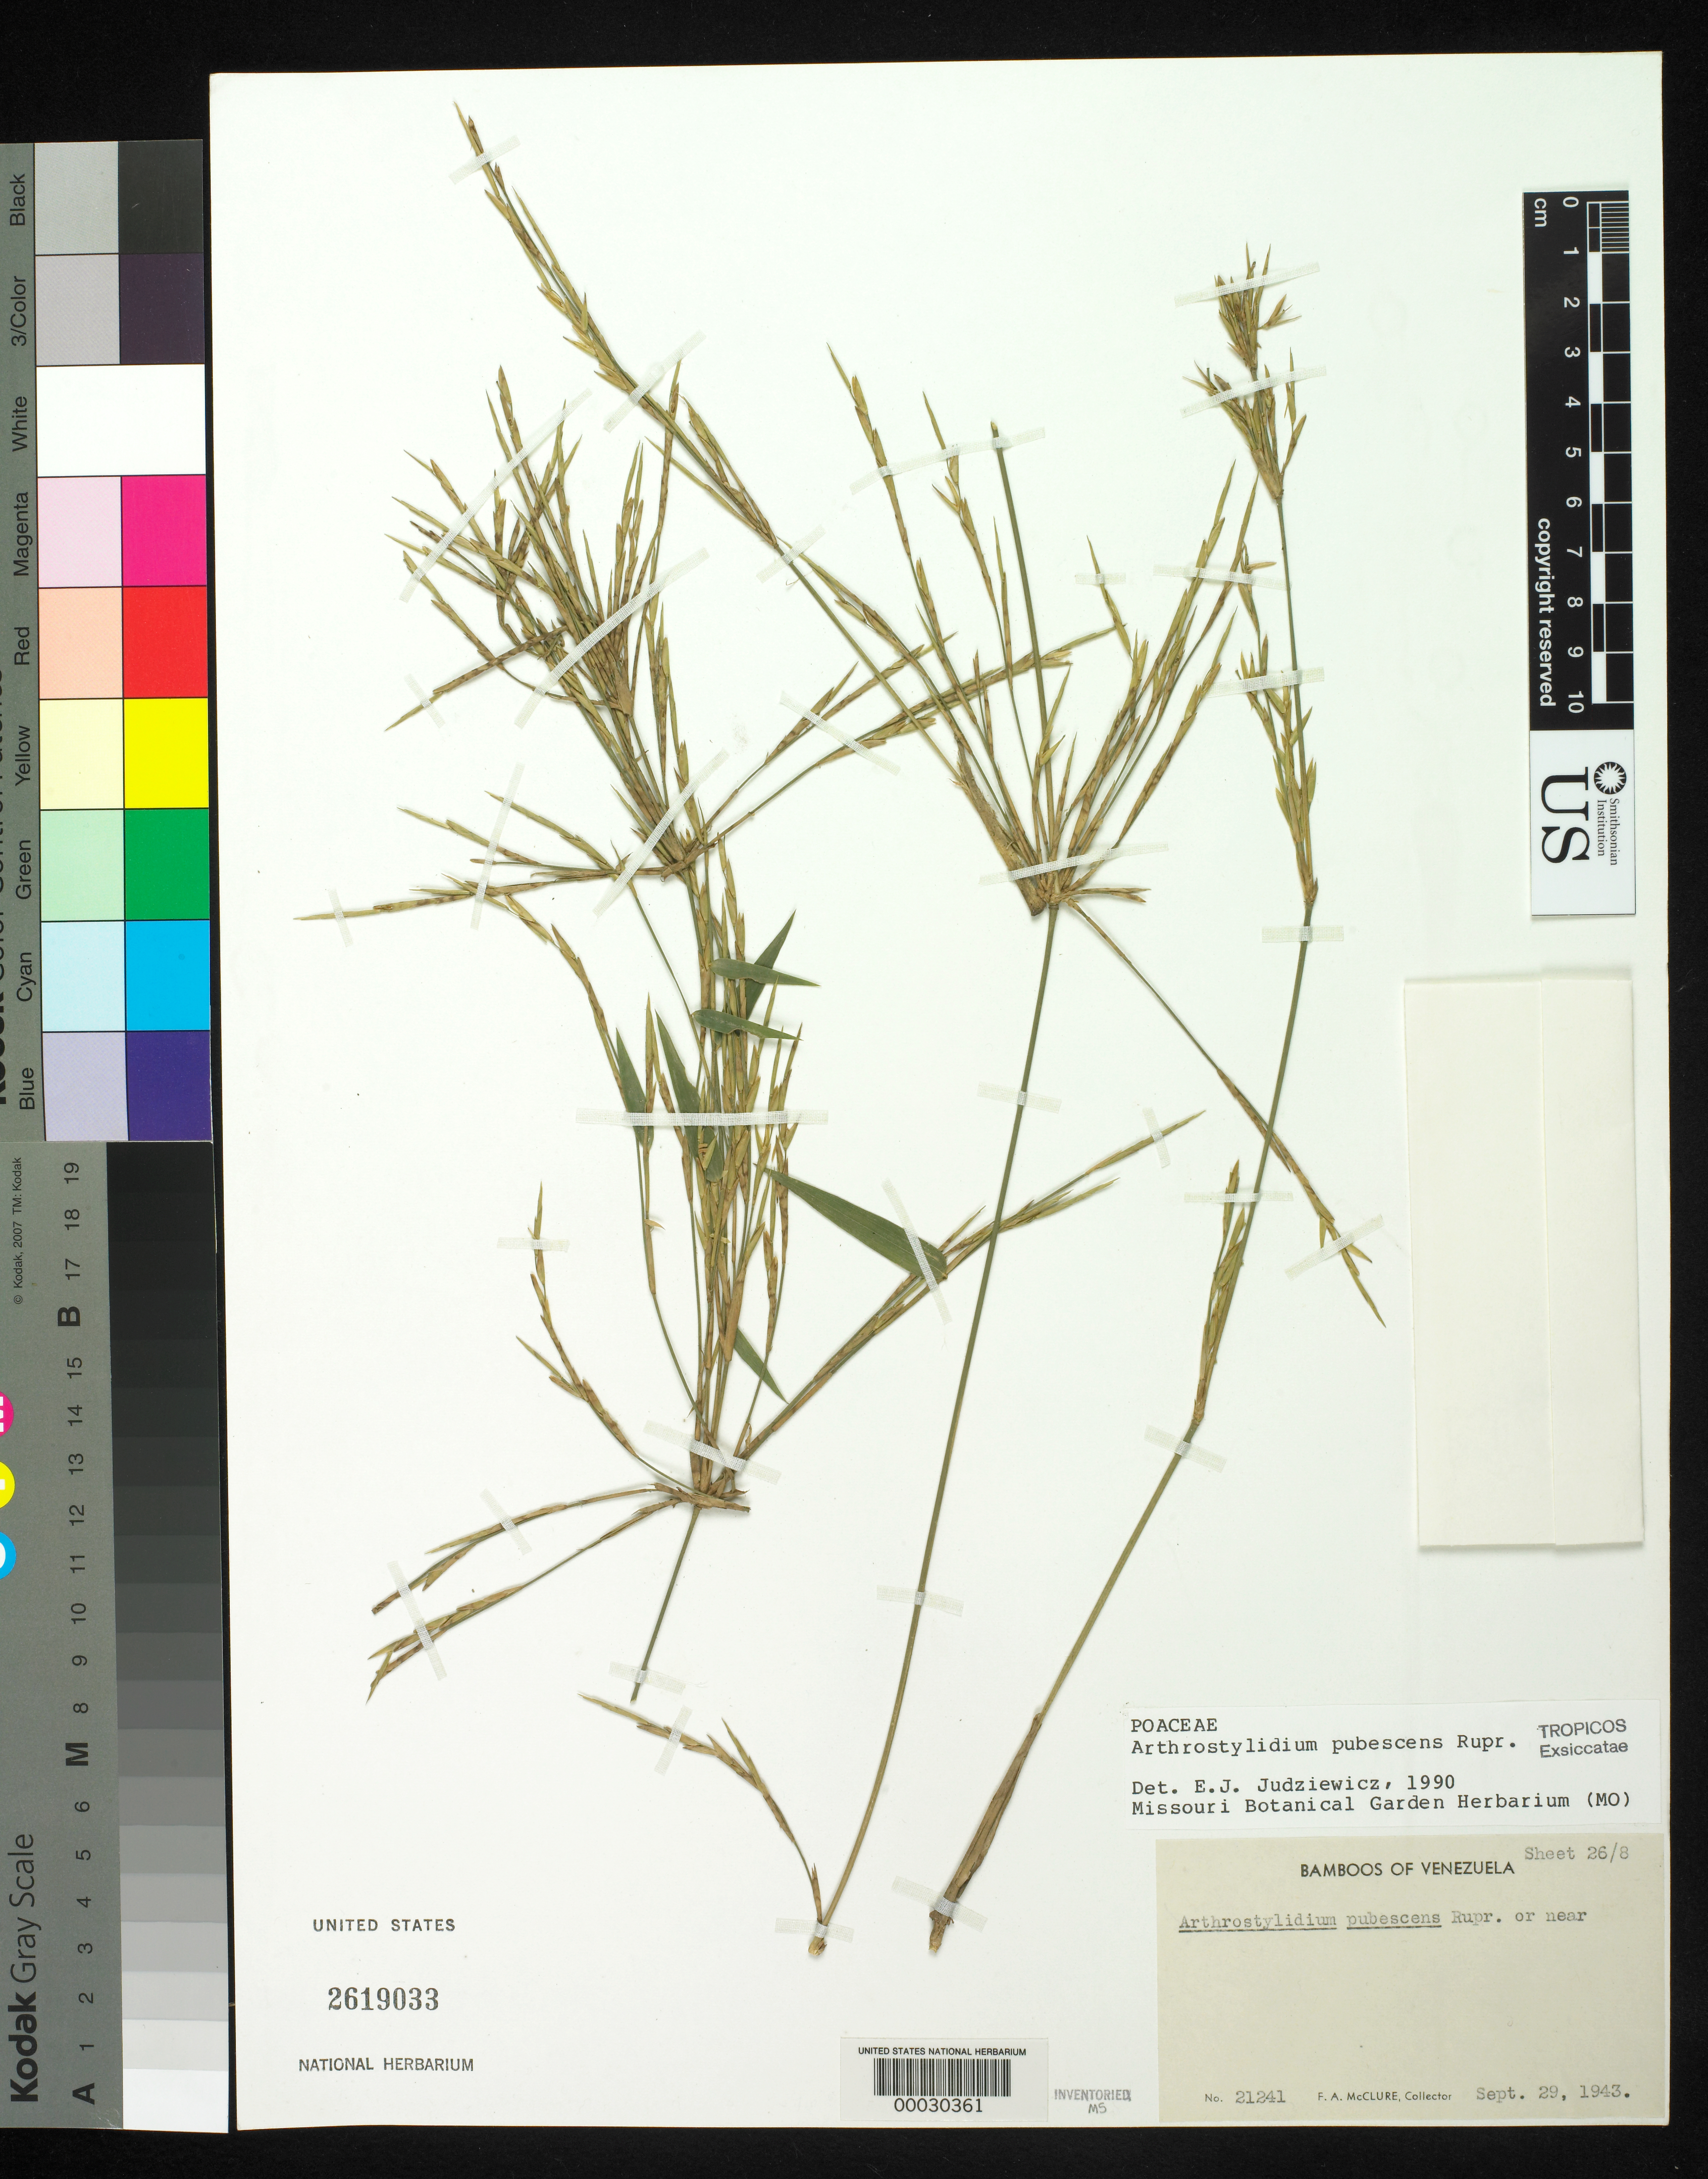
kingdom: Plantae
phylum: Tracheophyta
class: Liliopsida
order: Poales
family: Poaceae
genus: Arthrostylidium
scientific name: Arthrostylidium pubescens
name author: Rupr.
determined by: Judziewicz, E. J.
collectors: F. A. McClure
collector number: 21241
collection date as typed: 29 Sep 1943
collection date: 1943-09-29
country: Venezuela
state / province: Distrito Federal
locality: El junquito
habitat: Edge of sparse forest in steep ravine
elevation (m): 1200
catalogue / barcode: US 2619033